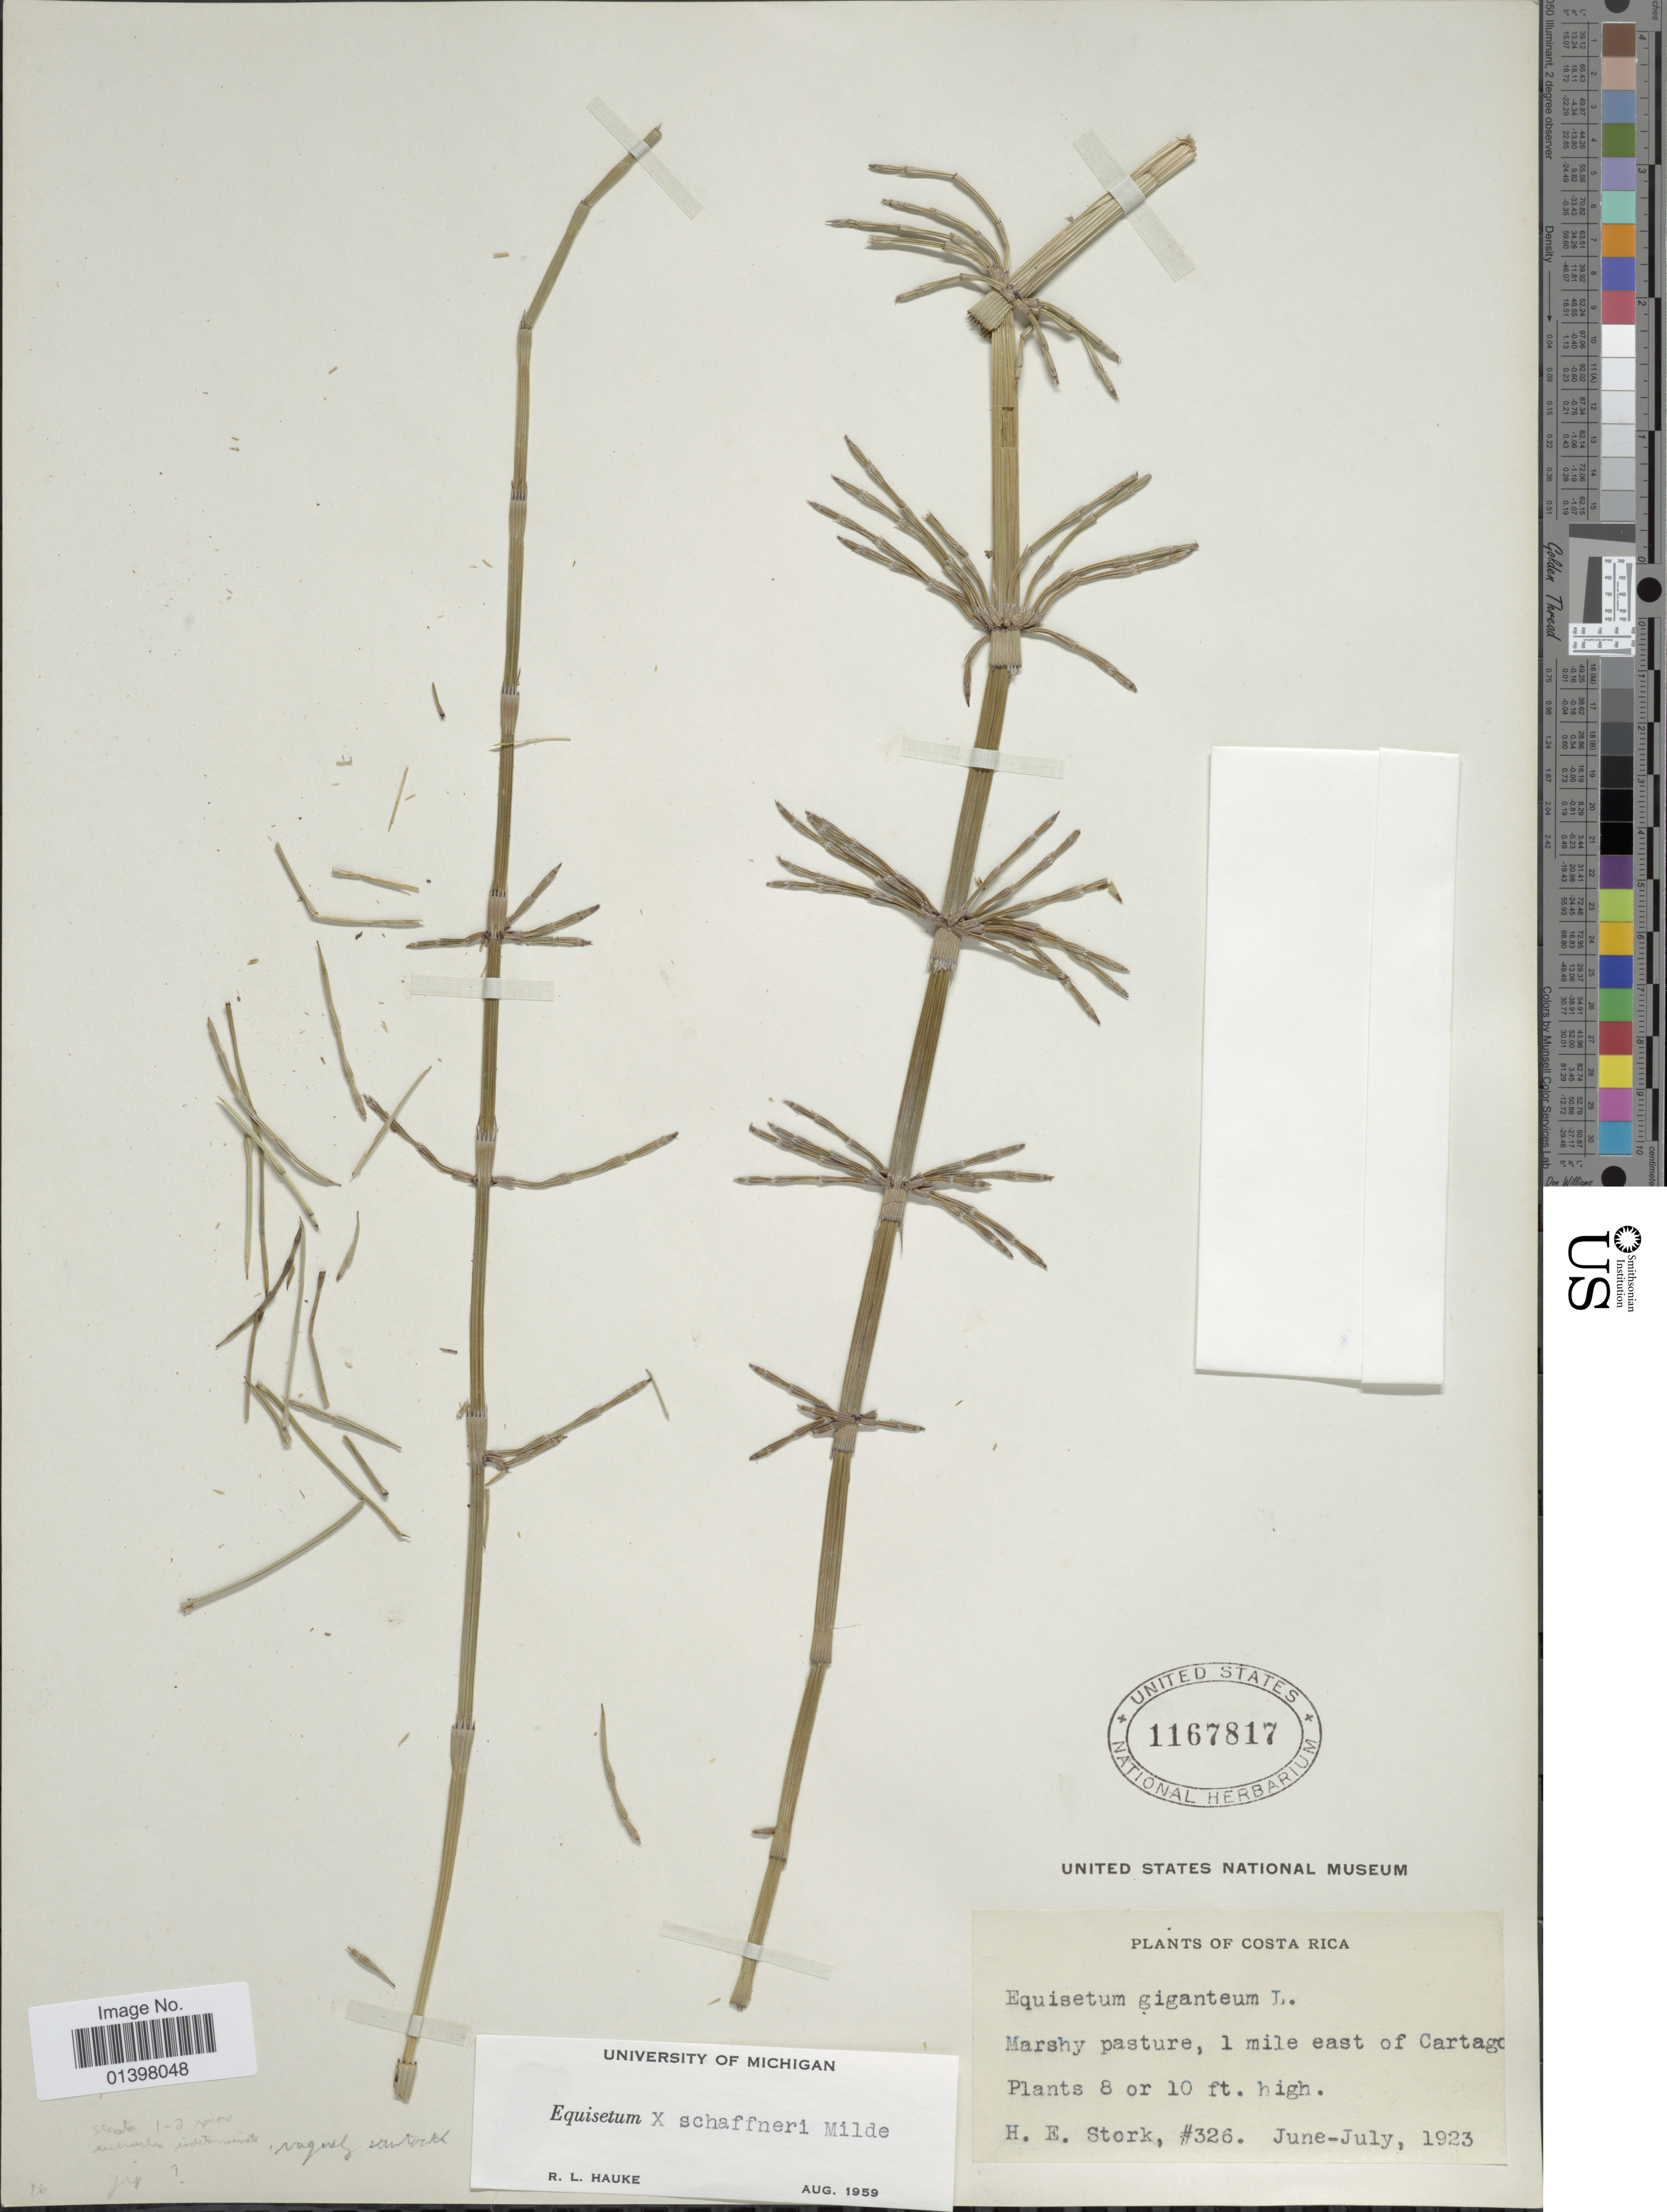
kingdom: Plantae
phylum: Tracheophyta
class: Polypodiopsida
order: Equisetales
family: Equisetaceae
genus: Equisetum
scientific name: Equisetum x schaffneri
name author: J. Milde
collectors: H. E. Stork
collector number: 326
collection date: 1923-06/1923-07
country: Costa Rica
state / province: Cartago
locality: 1 mile east of Cartago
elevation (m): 2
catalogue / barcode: US 1167817